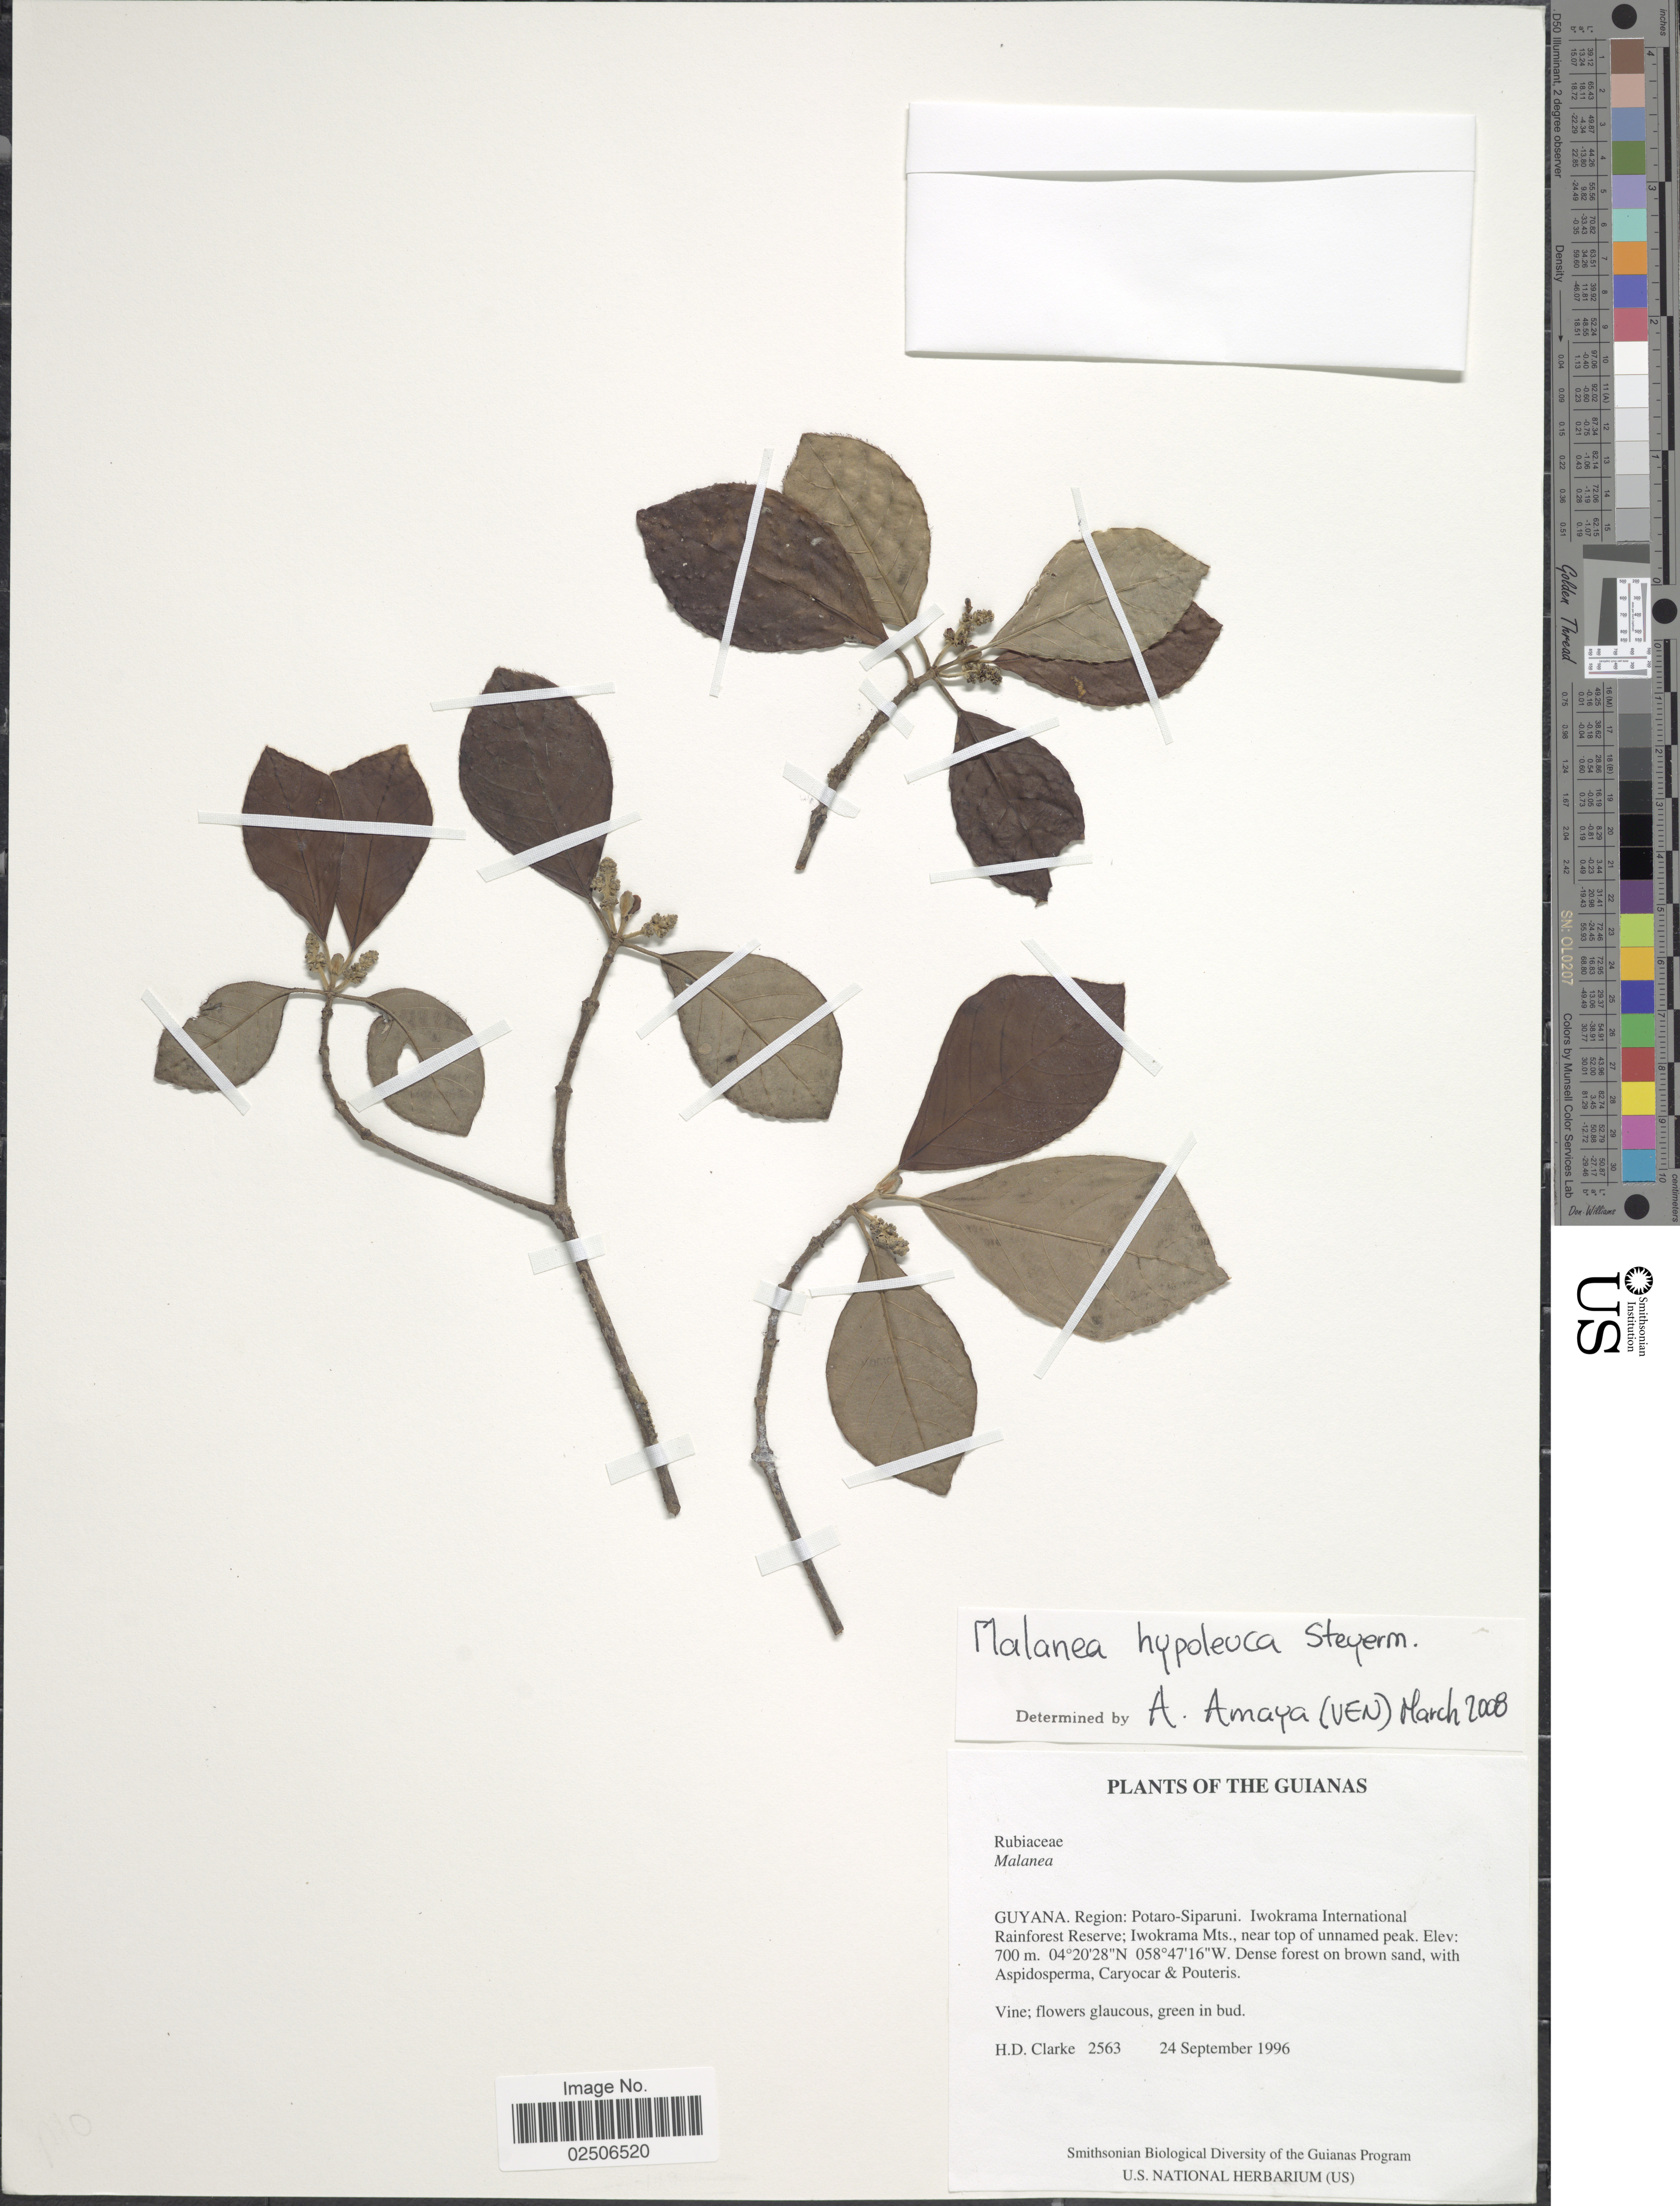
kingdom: Plantae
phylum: Tracheophyta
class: Magnoliopsida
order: Gentianales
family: Rubiaceae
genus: Malanea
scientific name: Malanea hypoleuca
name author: Steyerm.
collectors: H. D. Clarke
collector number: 2563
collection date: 1996-09-24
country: Guyana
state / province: Potaro-Siparuni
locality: Guianas, Iwokrama International Rainforest Reserve; Iwokrama Mts., near top of unnamed peak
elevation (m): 700